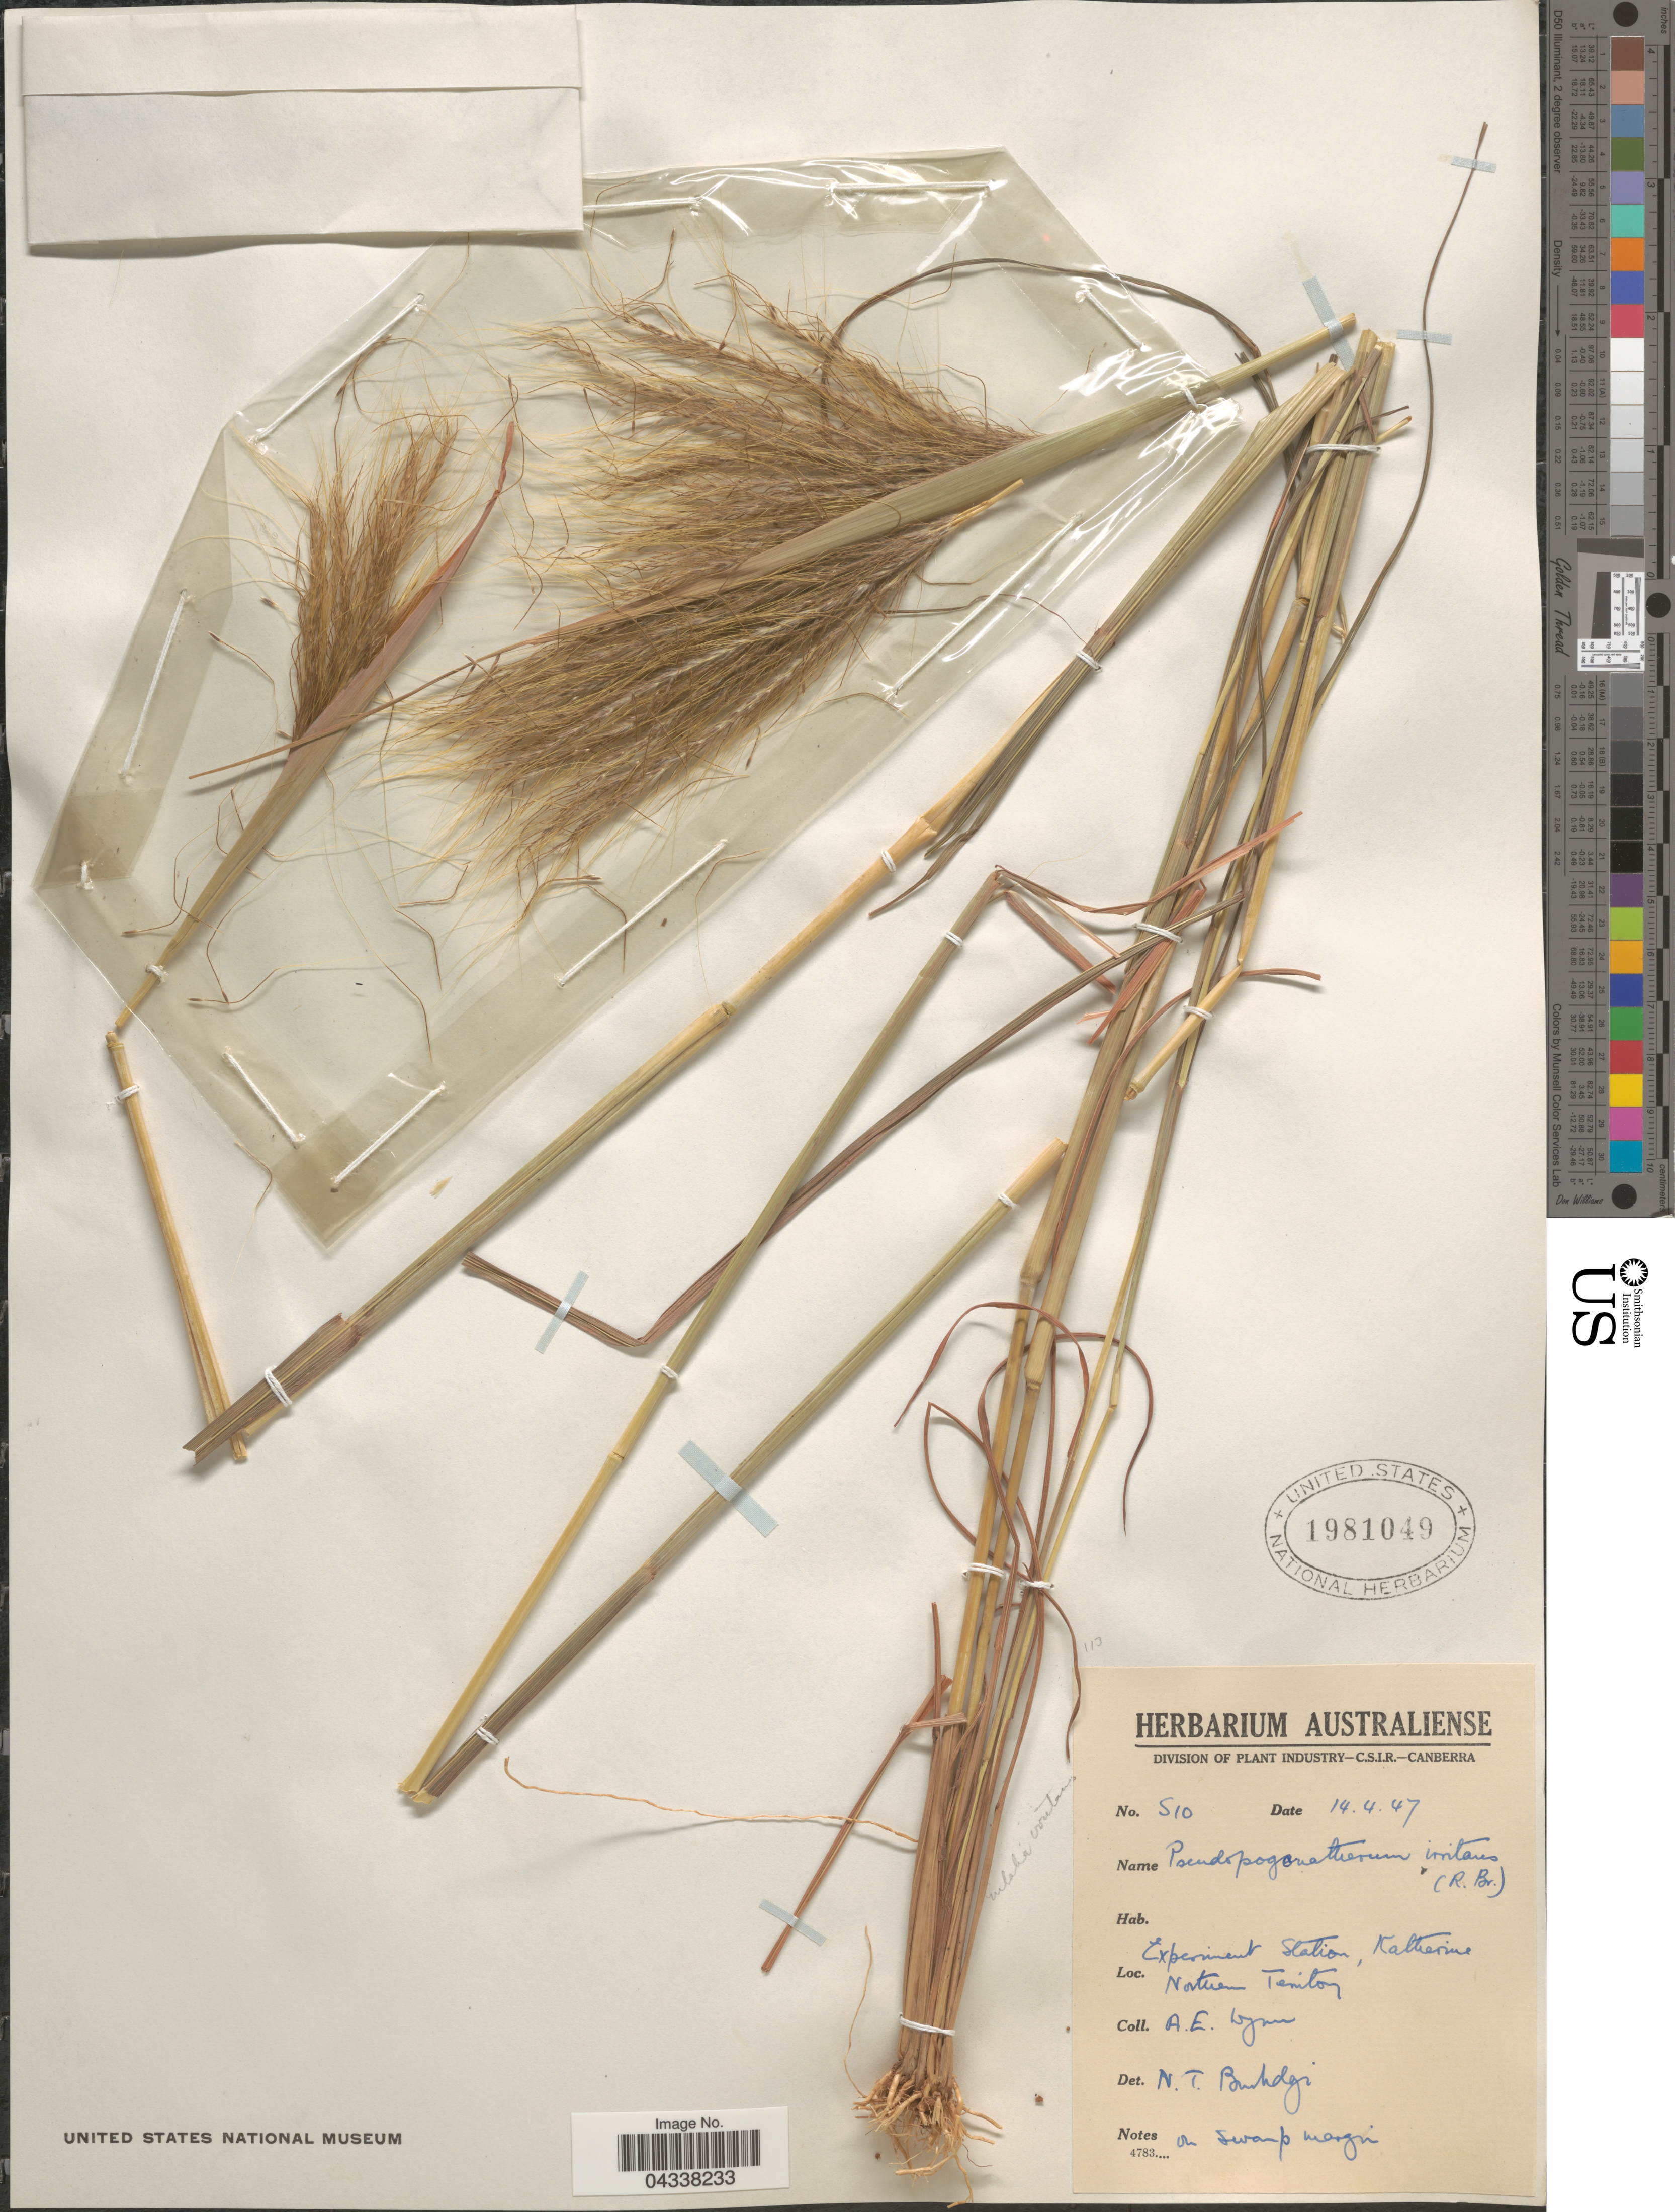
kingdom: Plantae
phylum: Tracheophyta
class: Liliopsida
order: Poales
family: Poaceae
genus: Pseudopogonatherum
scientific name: Pseudopogonatherum irritans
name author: (R. Br.) A. Camus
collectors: A. Dyer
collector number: S10*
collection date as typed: Transcribed d/m/y: 14/4/47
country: Australia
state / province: Northern Territory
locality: Experiment Station, Katherine.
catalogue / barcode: US 1981049